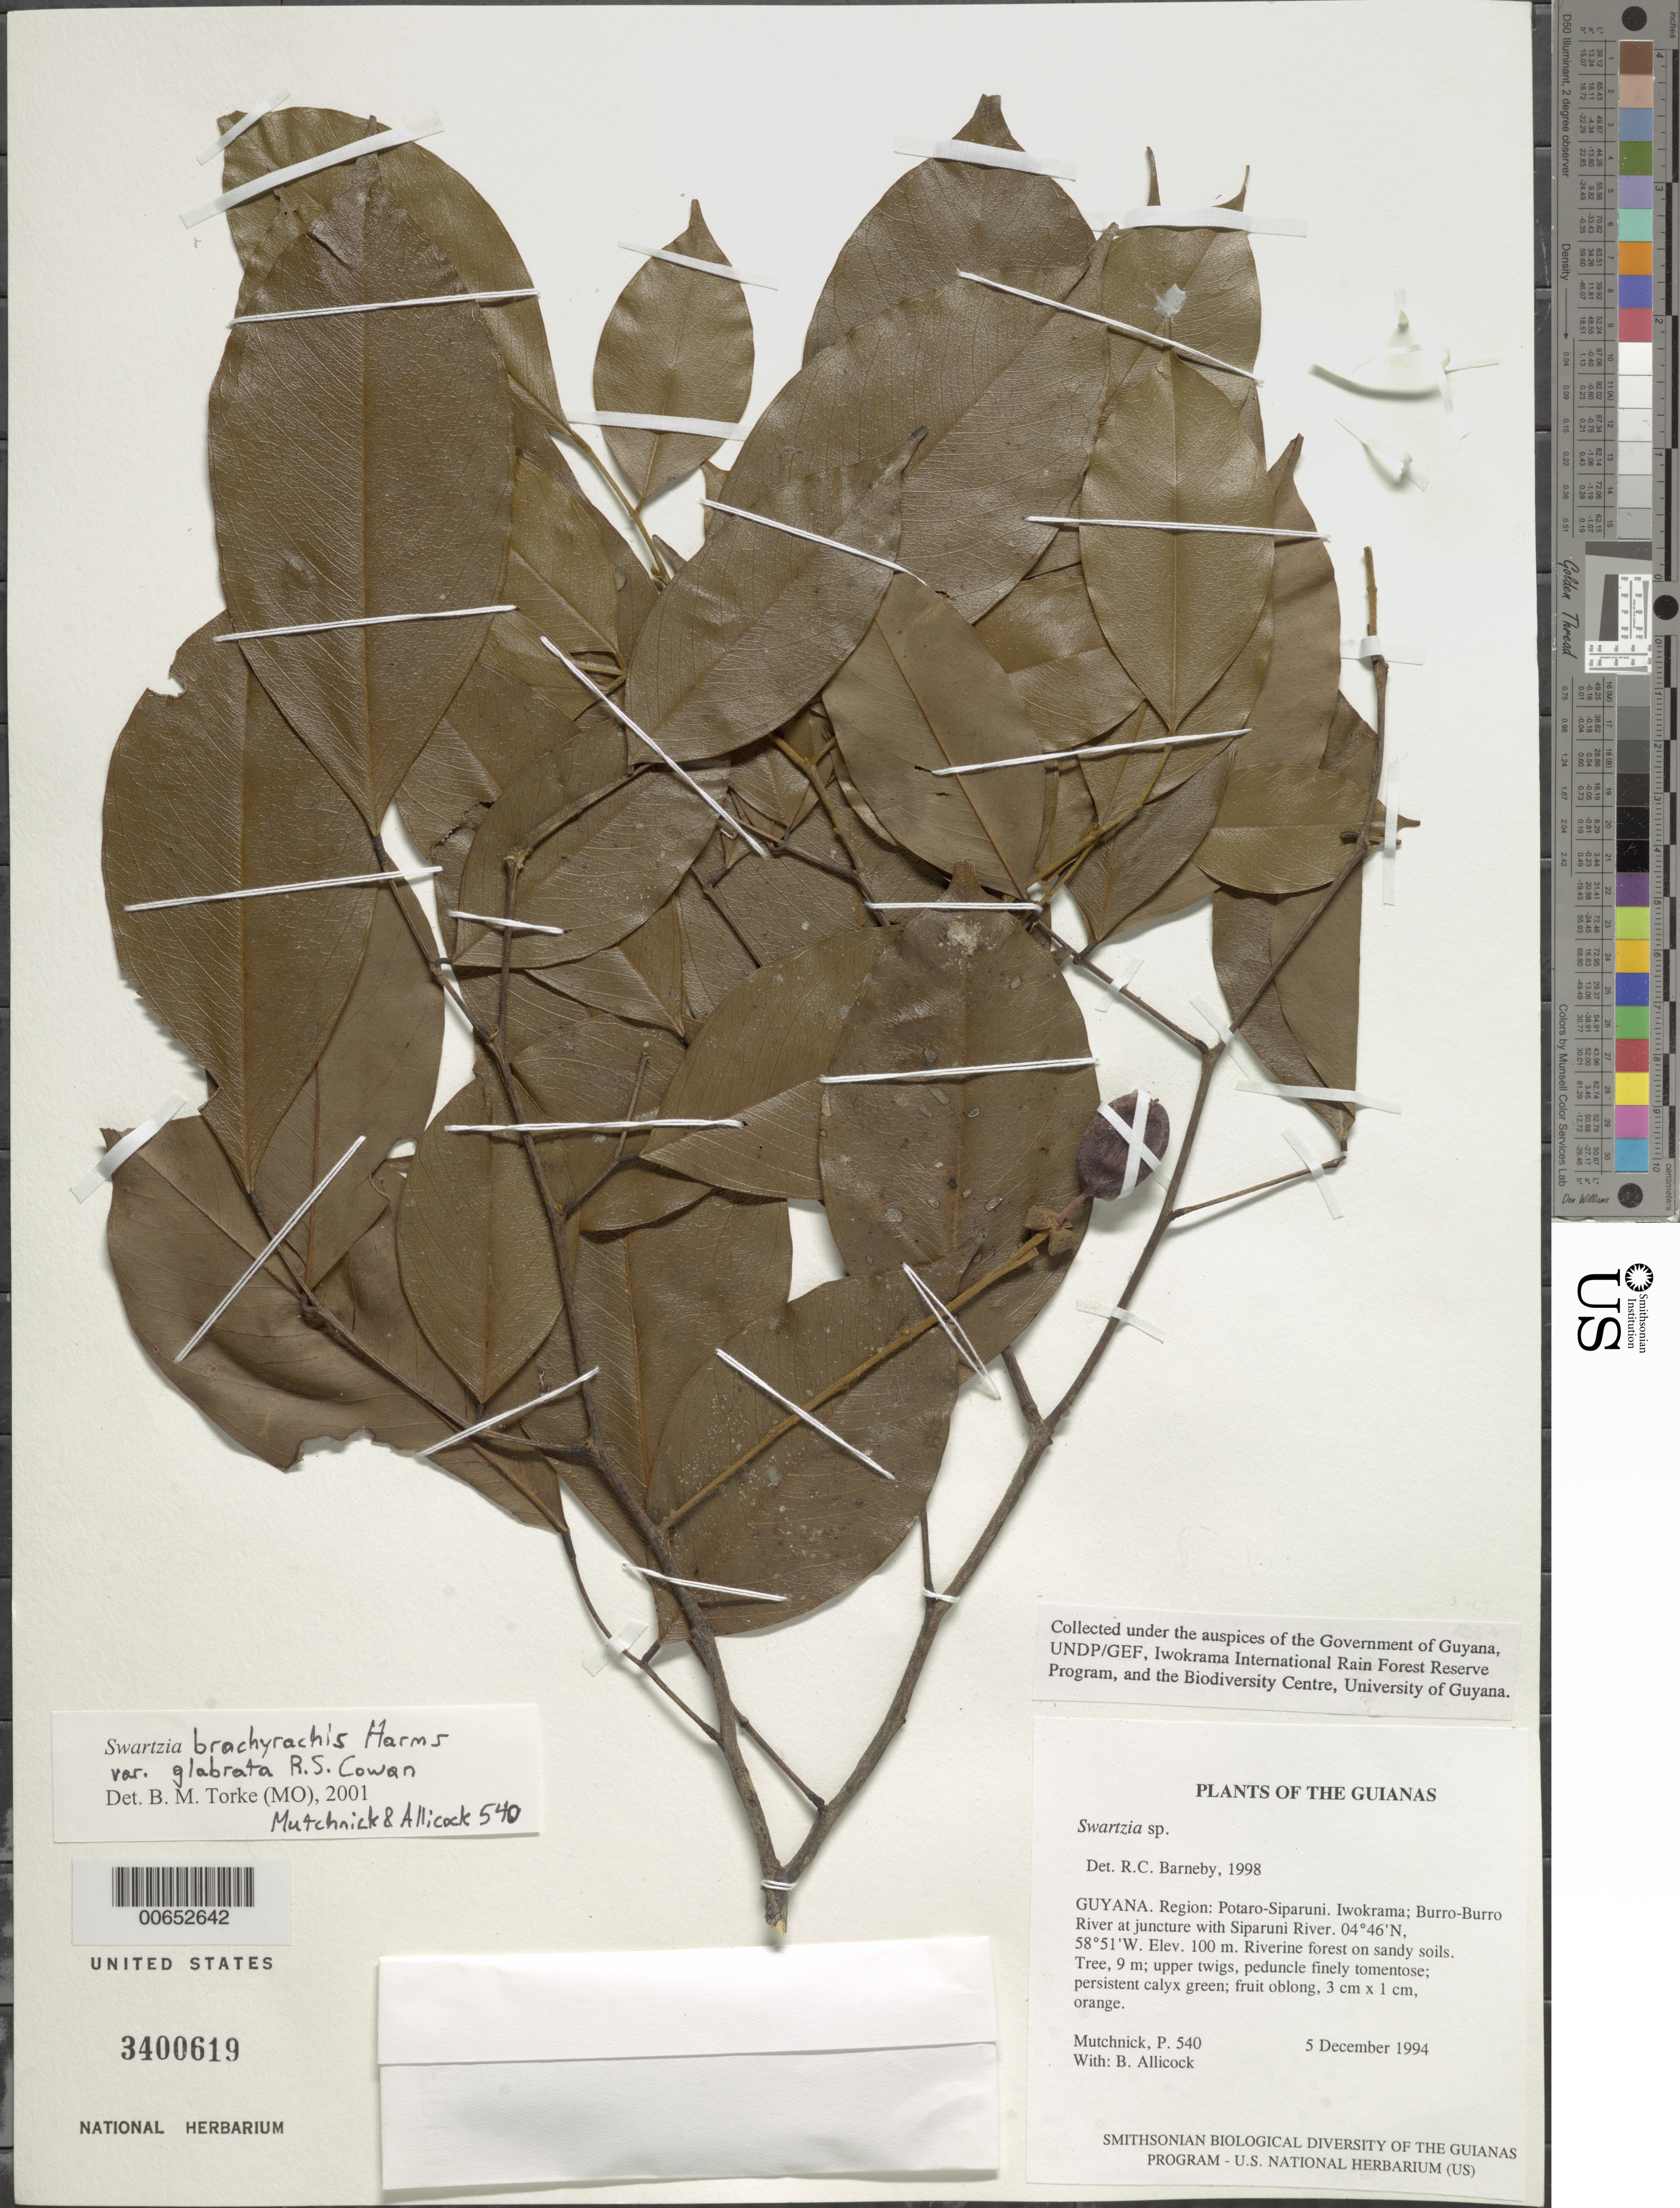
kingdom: Plantae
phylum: Tracheophyta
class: Magnoliopsida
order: Fabales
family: Fabaceae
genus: Swartzia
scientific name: Swartzia brachyrachis var. glabrata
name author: R.S. Cowan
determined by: Torke, B. M., (MO)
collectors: P. Mutchnick & B. Allicock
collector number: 540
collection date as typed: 5 December 1994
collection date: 1994-12-05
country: Guyana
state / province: Potaro-Siparuni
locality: Iwokrama; Burro-Burro River at juncture with Siparuni River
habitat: Riverine forest on sandy soils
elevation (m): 100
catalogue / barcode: US 3400619